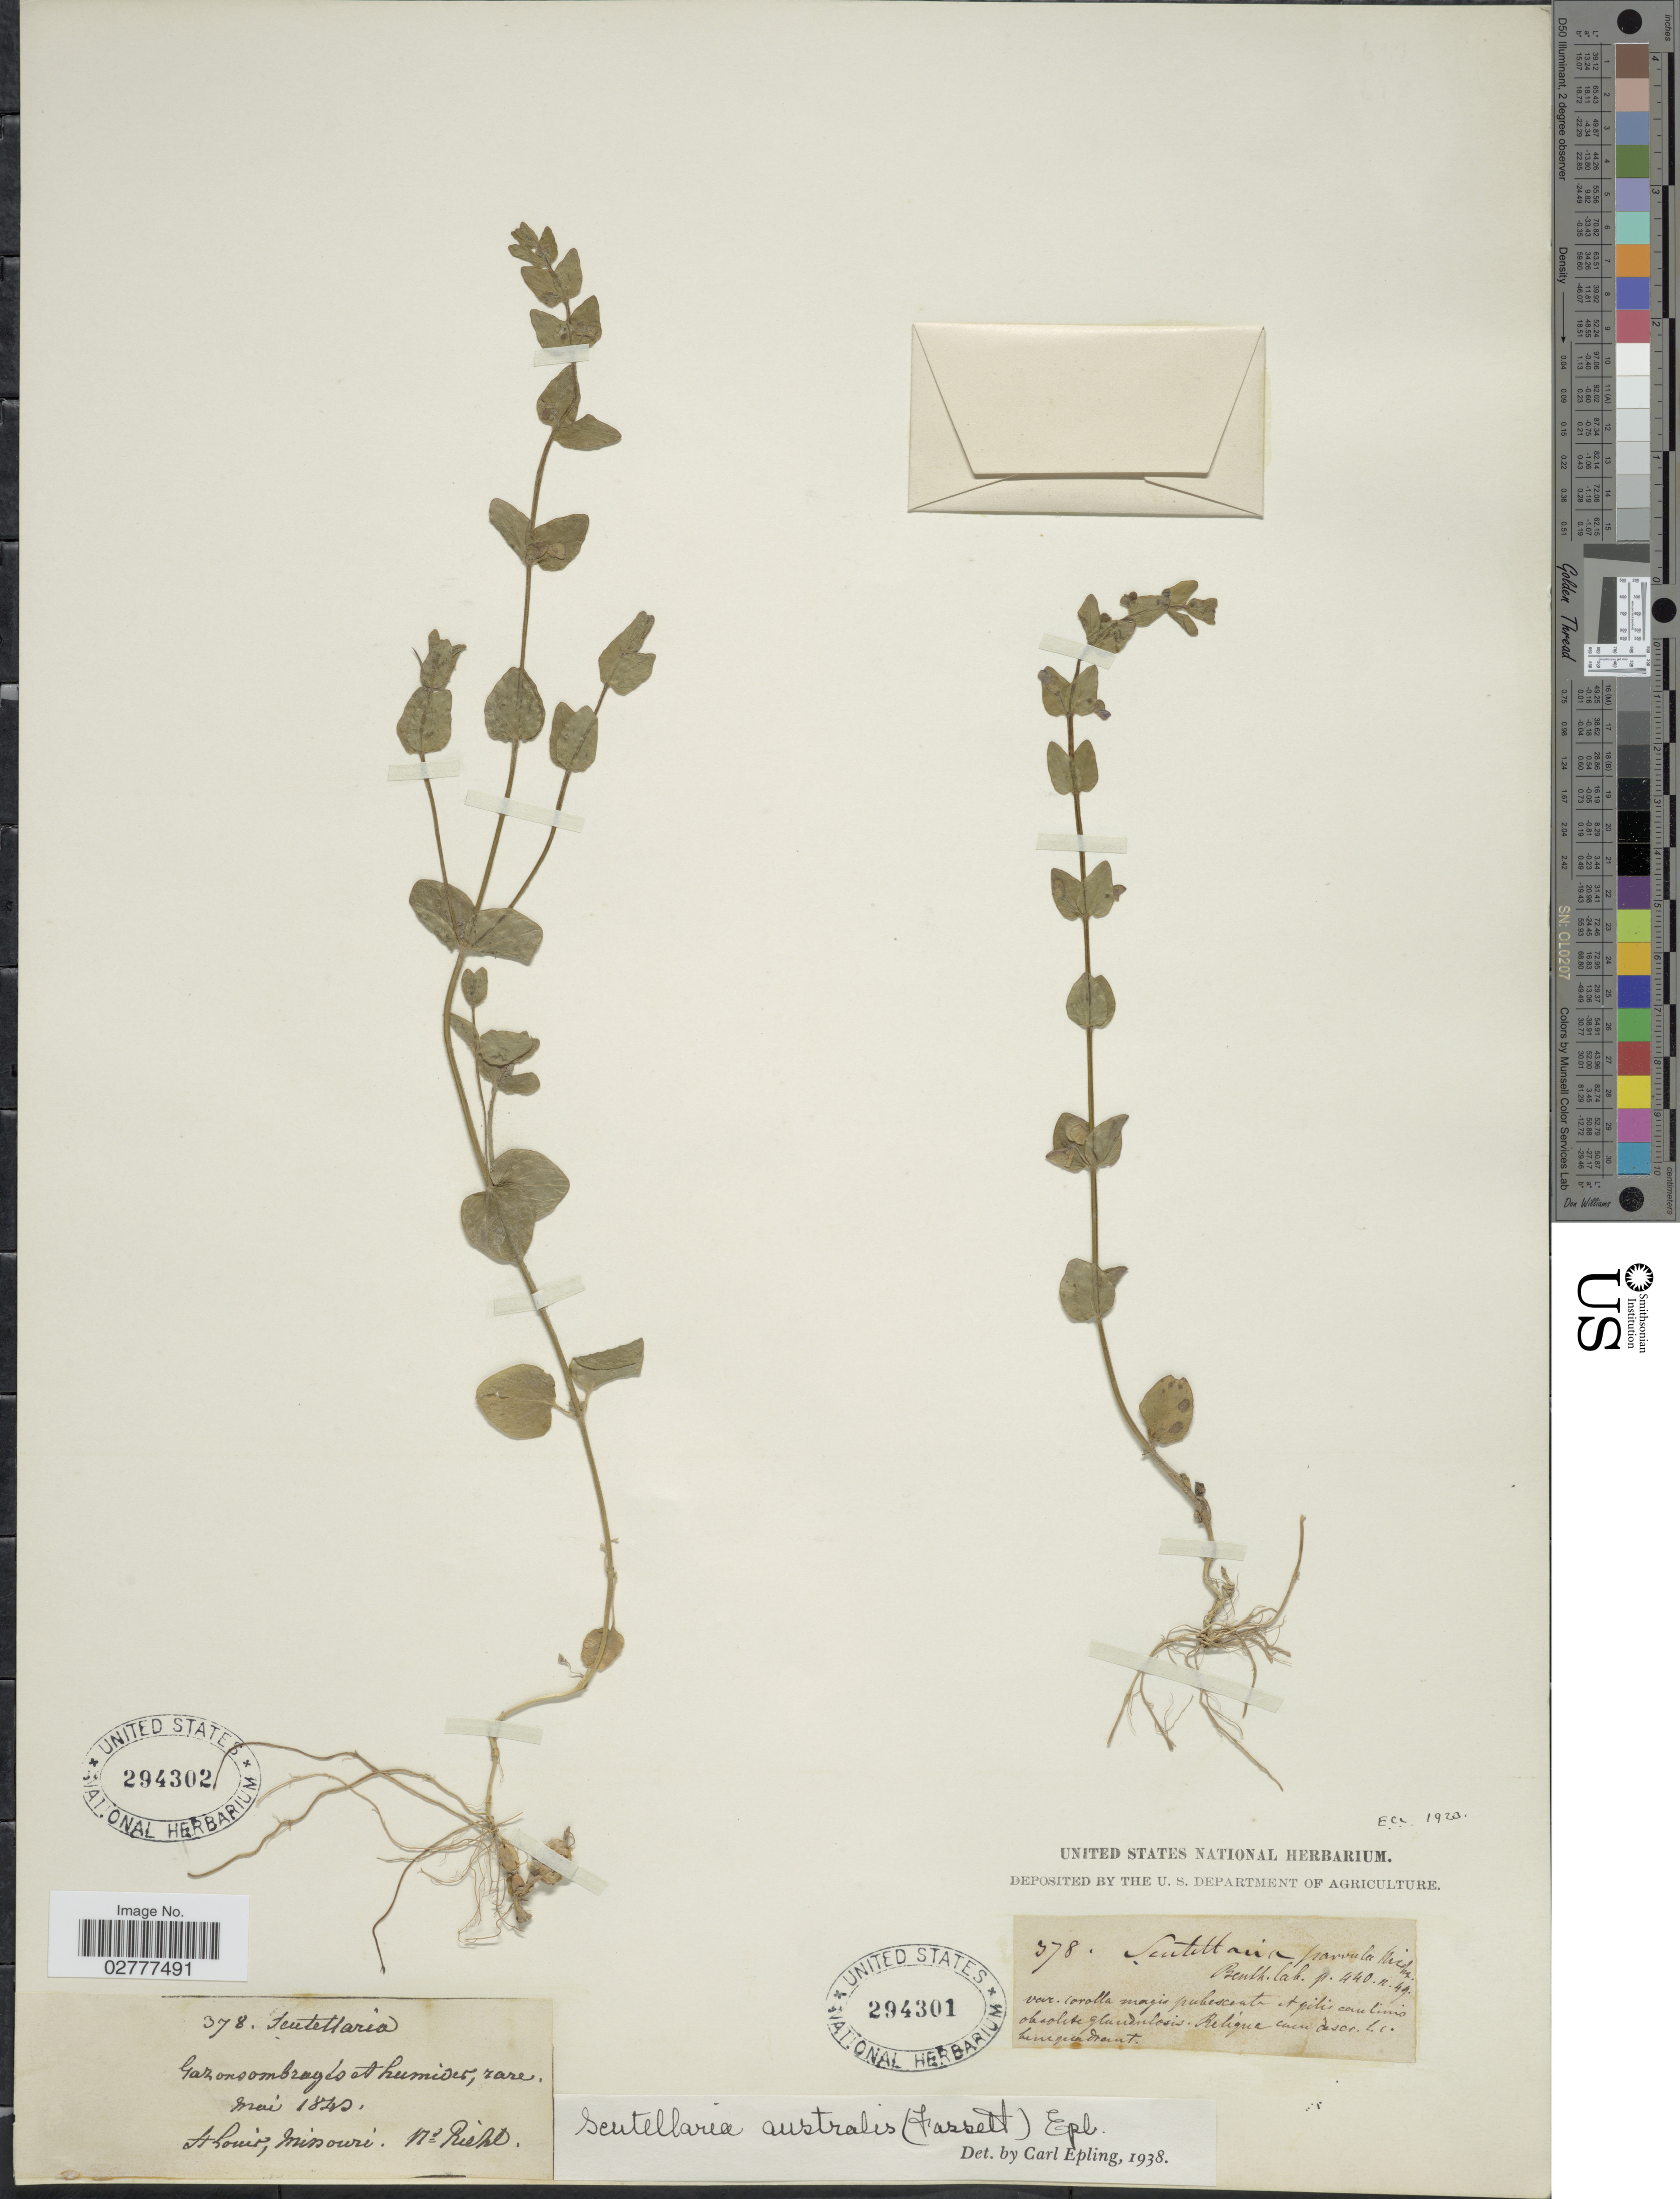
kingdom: Plantae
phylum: Tracheophyta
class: Magnoliopsida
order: Lamiales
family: Lamiaceae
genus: Scutellaria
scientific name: Scutellaria australis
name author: (Fassett) Epling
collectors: N. Riehl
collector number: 378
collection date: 1840-05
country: United States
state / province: Missouri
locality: St Louis.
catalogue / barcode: US 294302